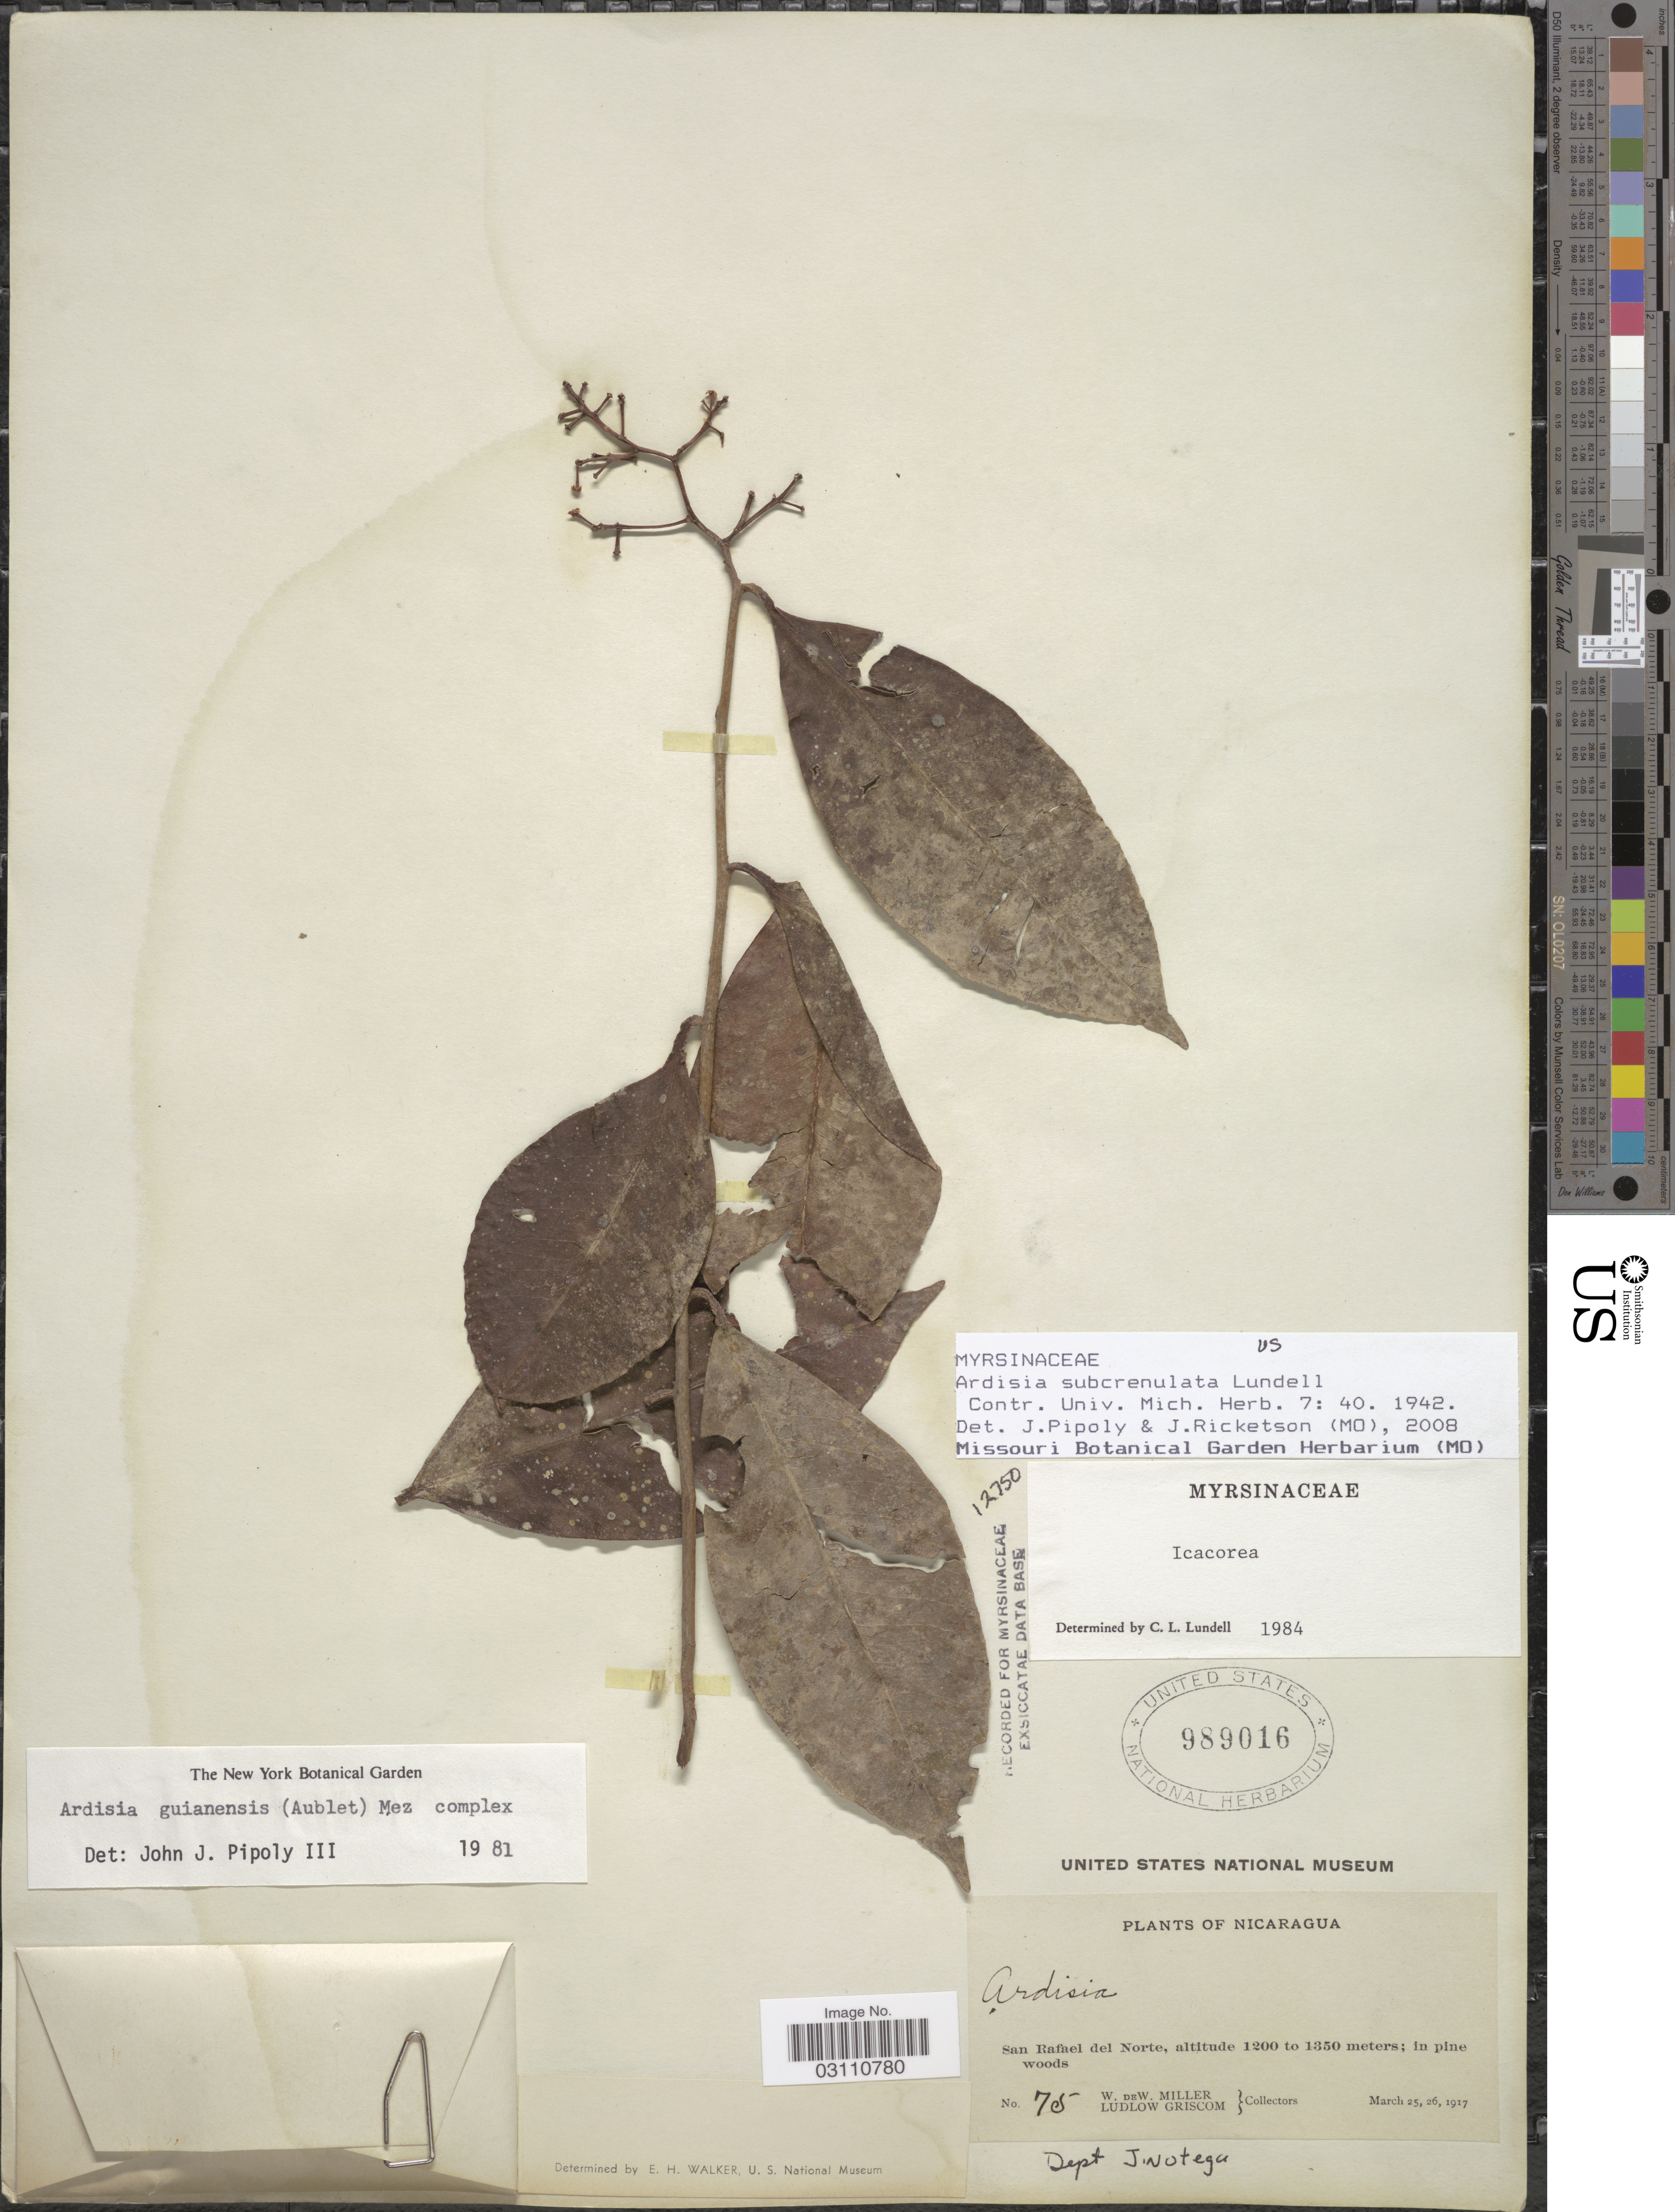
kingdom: Plantae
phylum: Tracheophyta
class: Magnoliopsida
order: Ericales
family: Primulaceae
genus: Ardisia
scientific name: Ardisia subcrenulata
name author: Lundell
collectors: W. Miller & L. Griscom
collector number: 75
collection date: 1917-03-25/1917-03-26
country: Nicaragua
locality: San Rafael del Norte.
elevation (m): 1200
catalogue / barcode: US 989016